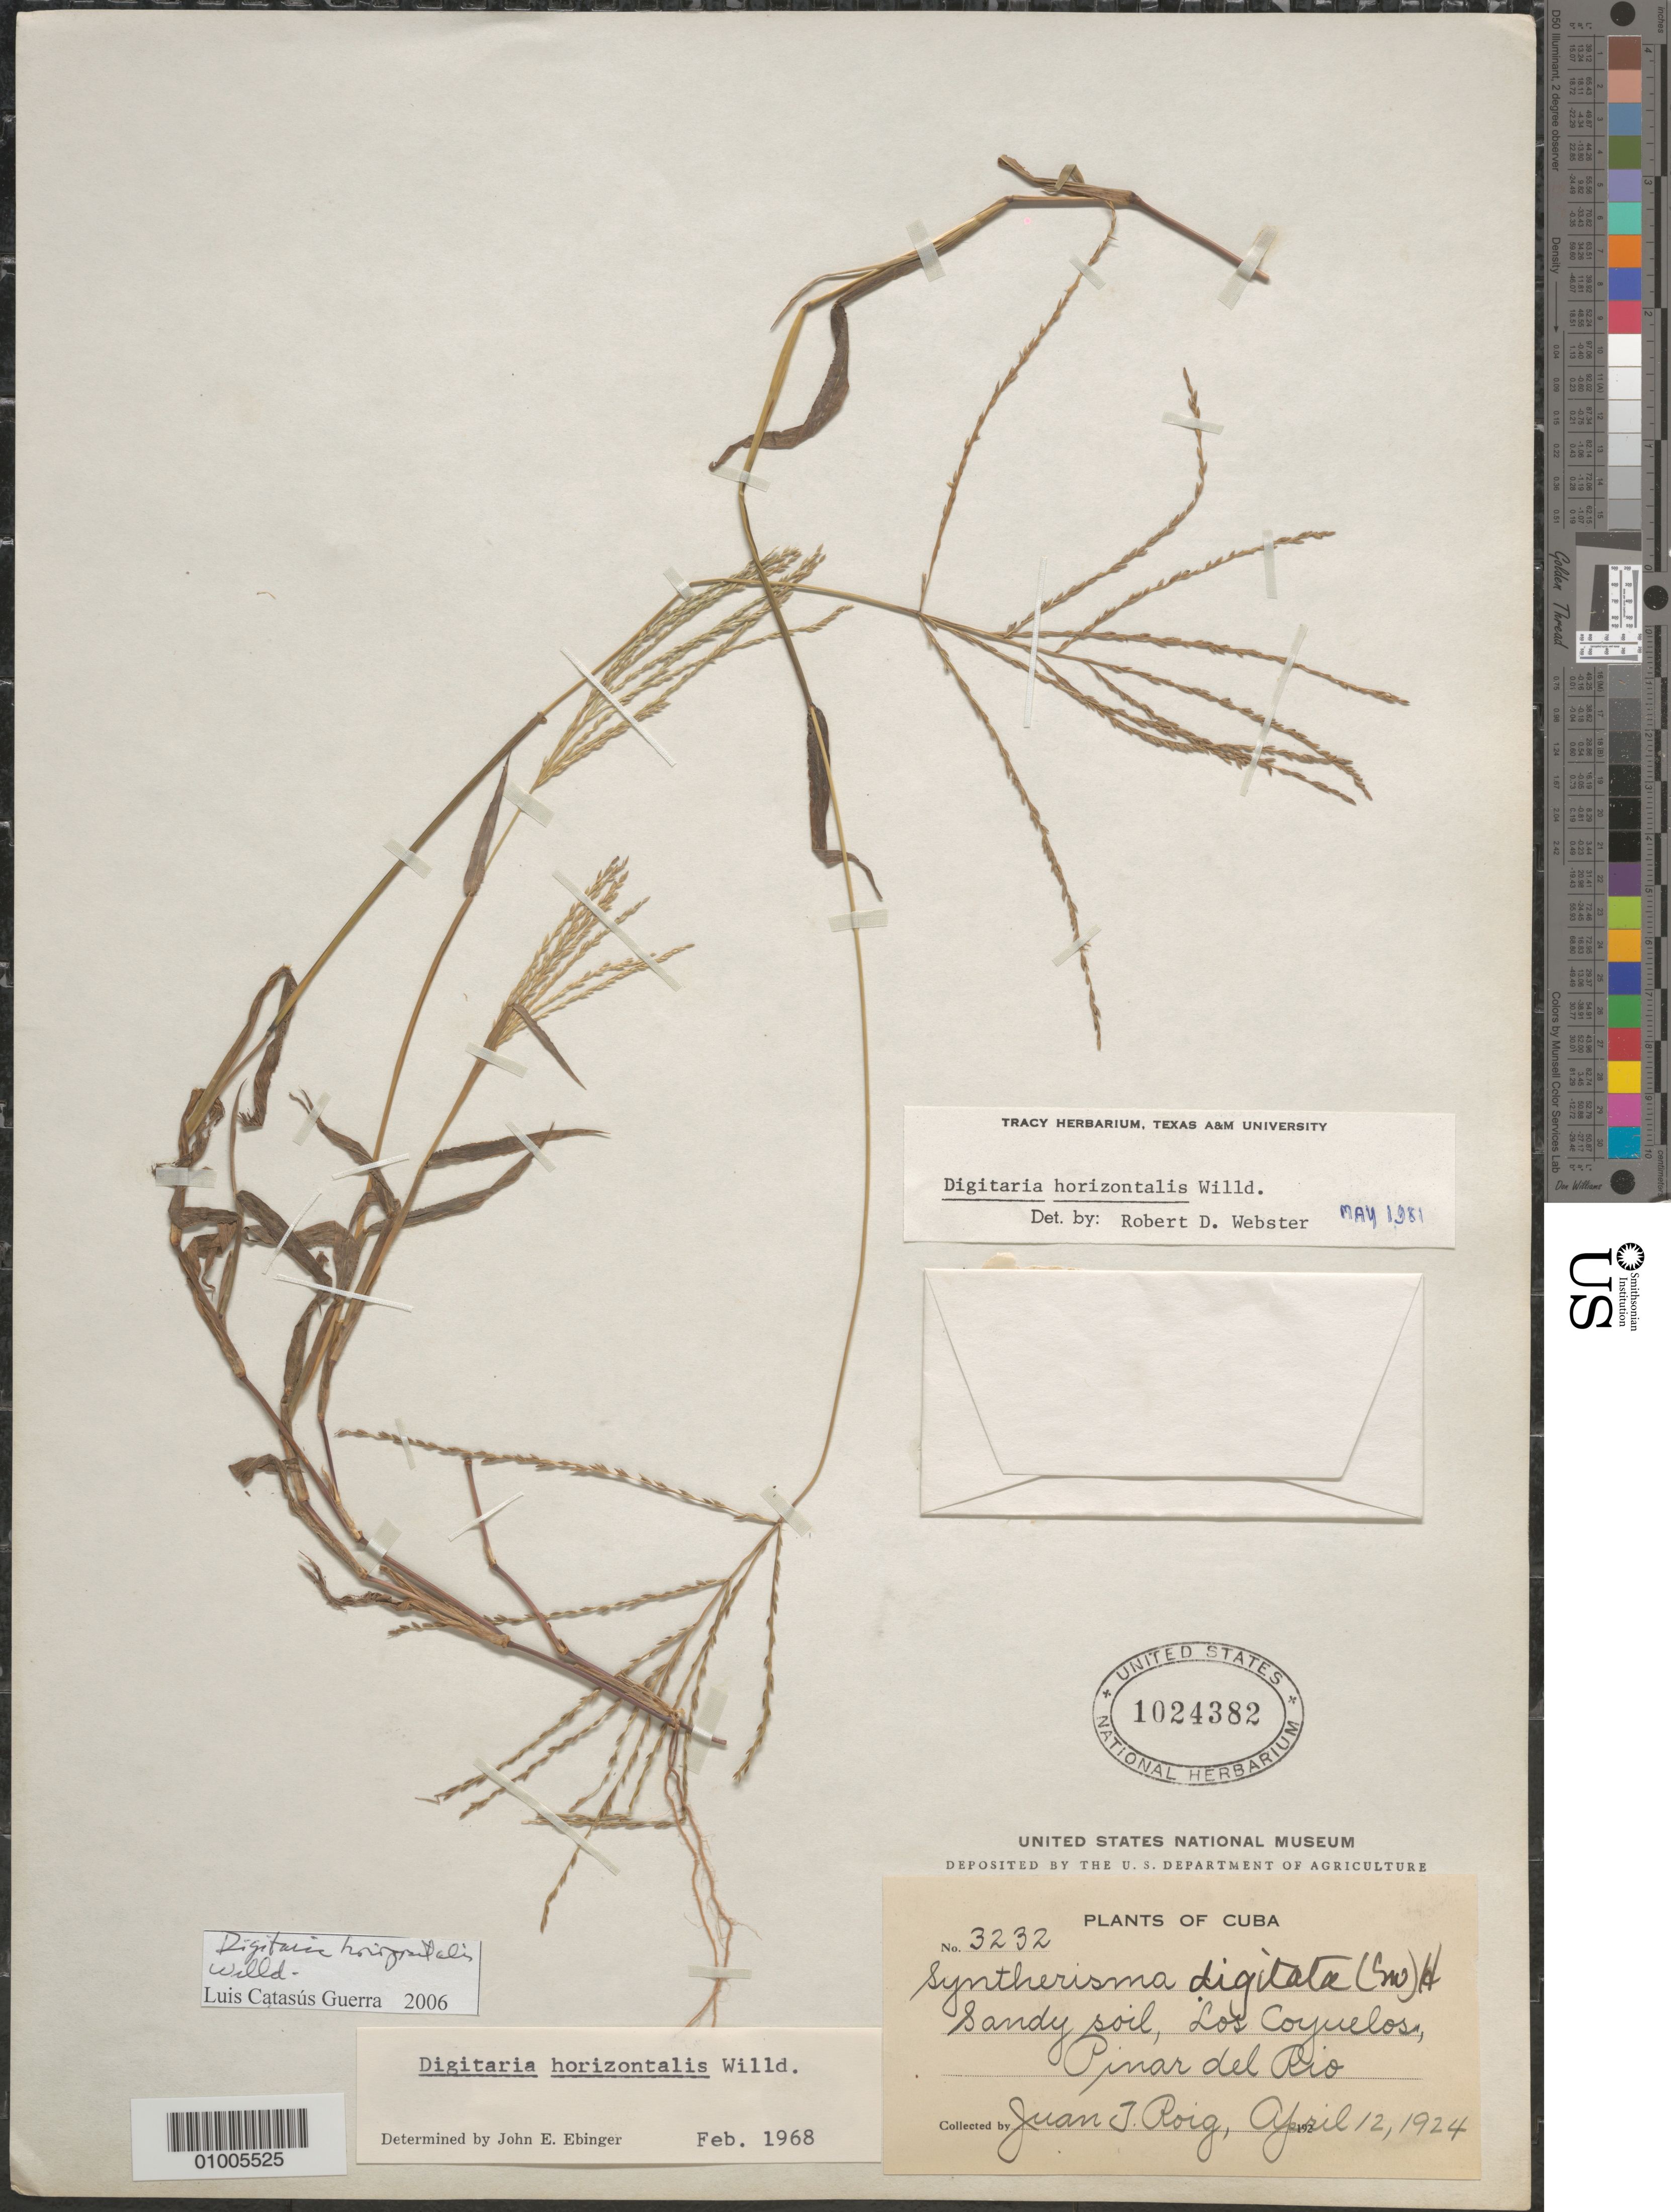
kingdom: Plantae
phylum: Tracheophyta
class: Liliopsida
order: Poales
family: Poaceae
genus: Digitaria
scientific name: Digitaria horizontalis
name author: Willd.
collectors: J. Roig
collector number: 3232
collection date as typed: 12 Apr 1924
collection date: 1924-04-12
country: Cuba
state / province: Pinar del Rio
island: Cuba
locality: Los Coyuelos, Pinar del Rio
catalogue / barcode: US 1024382